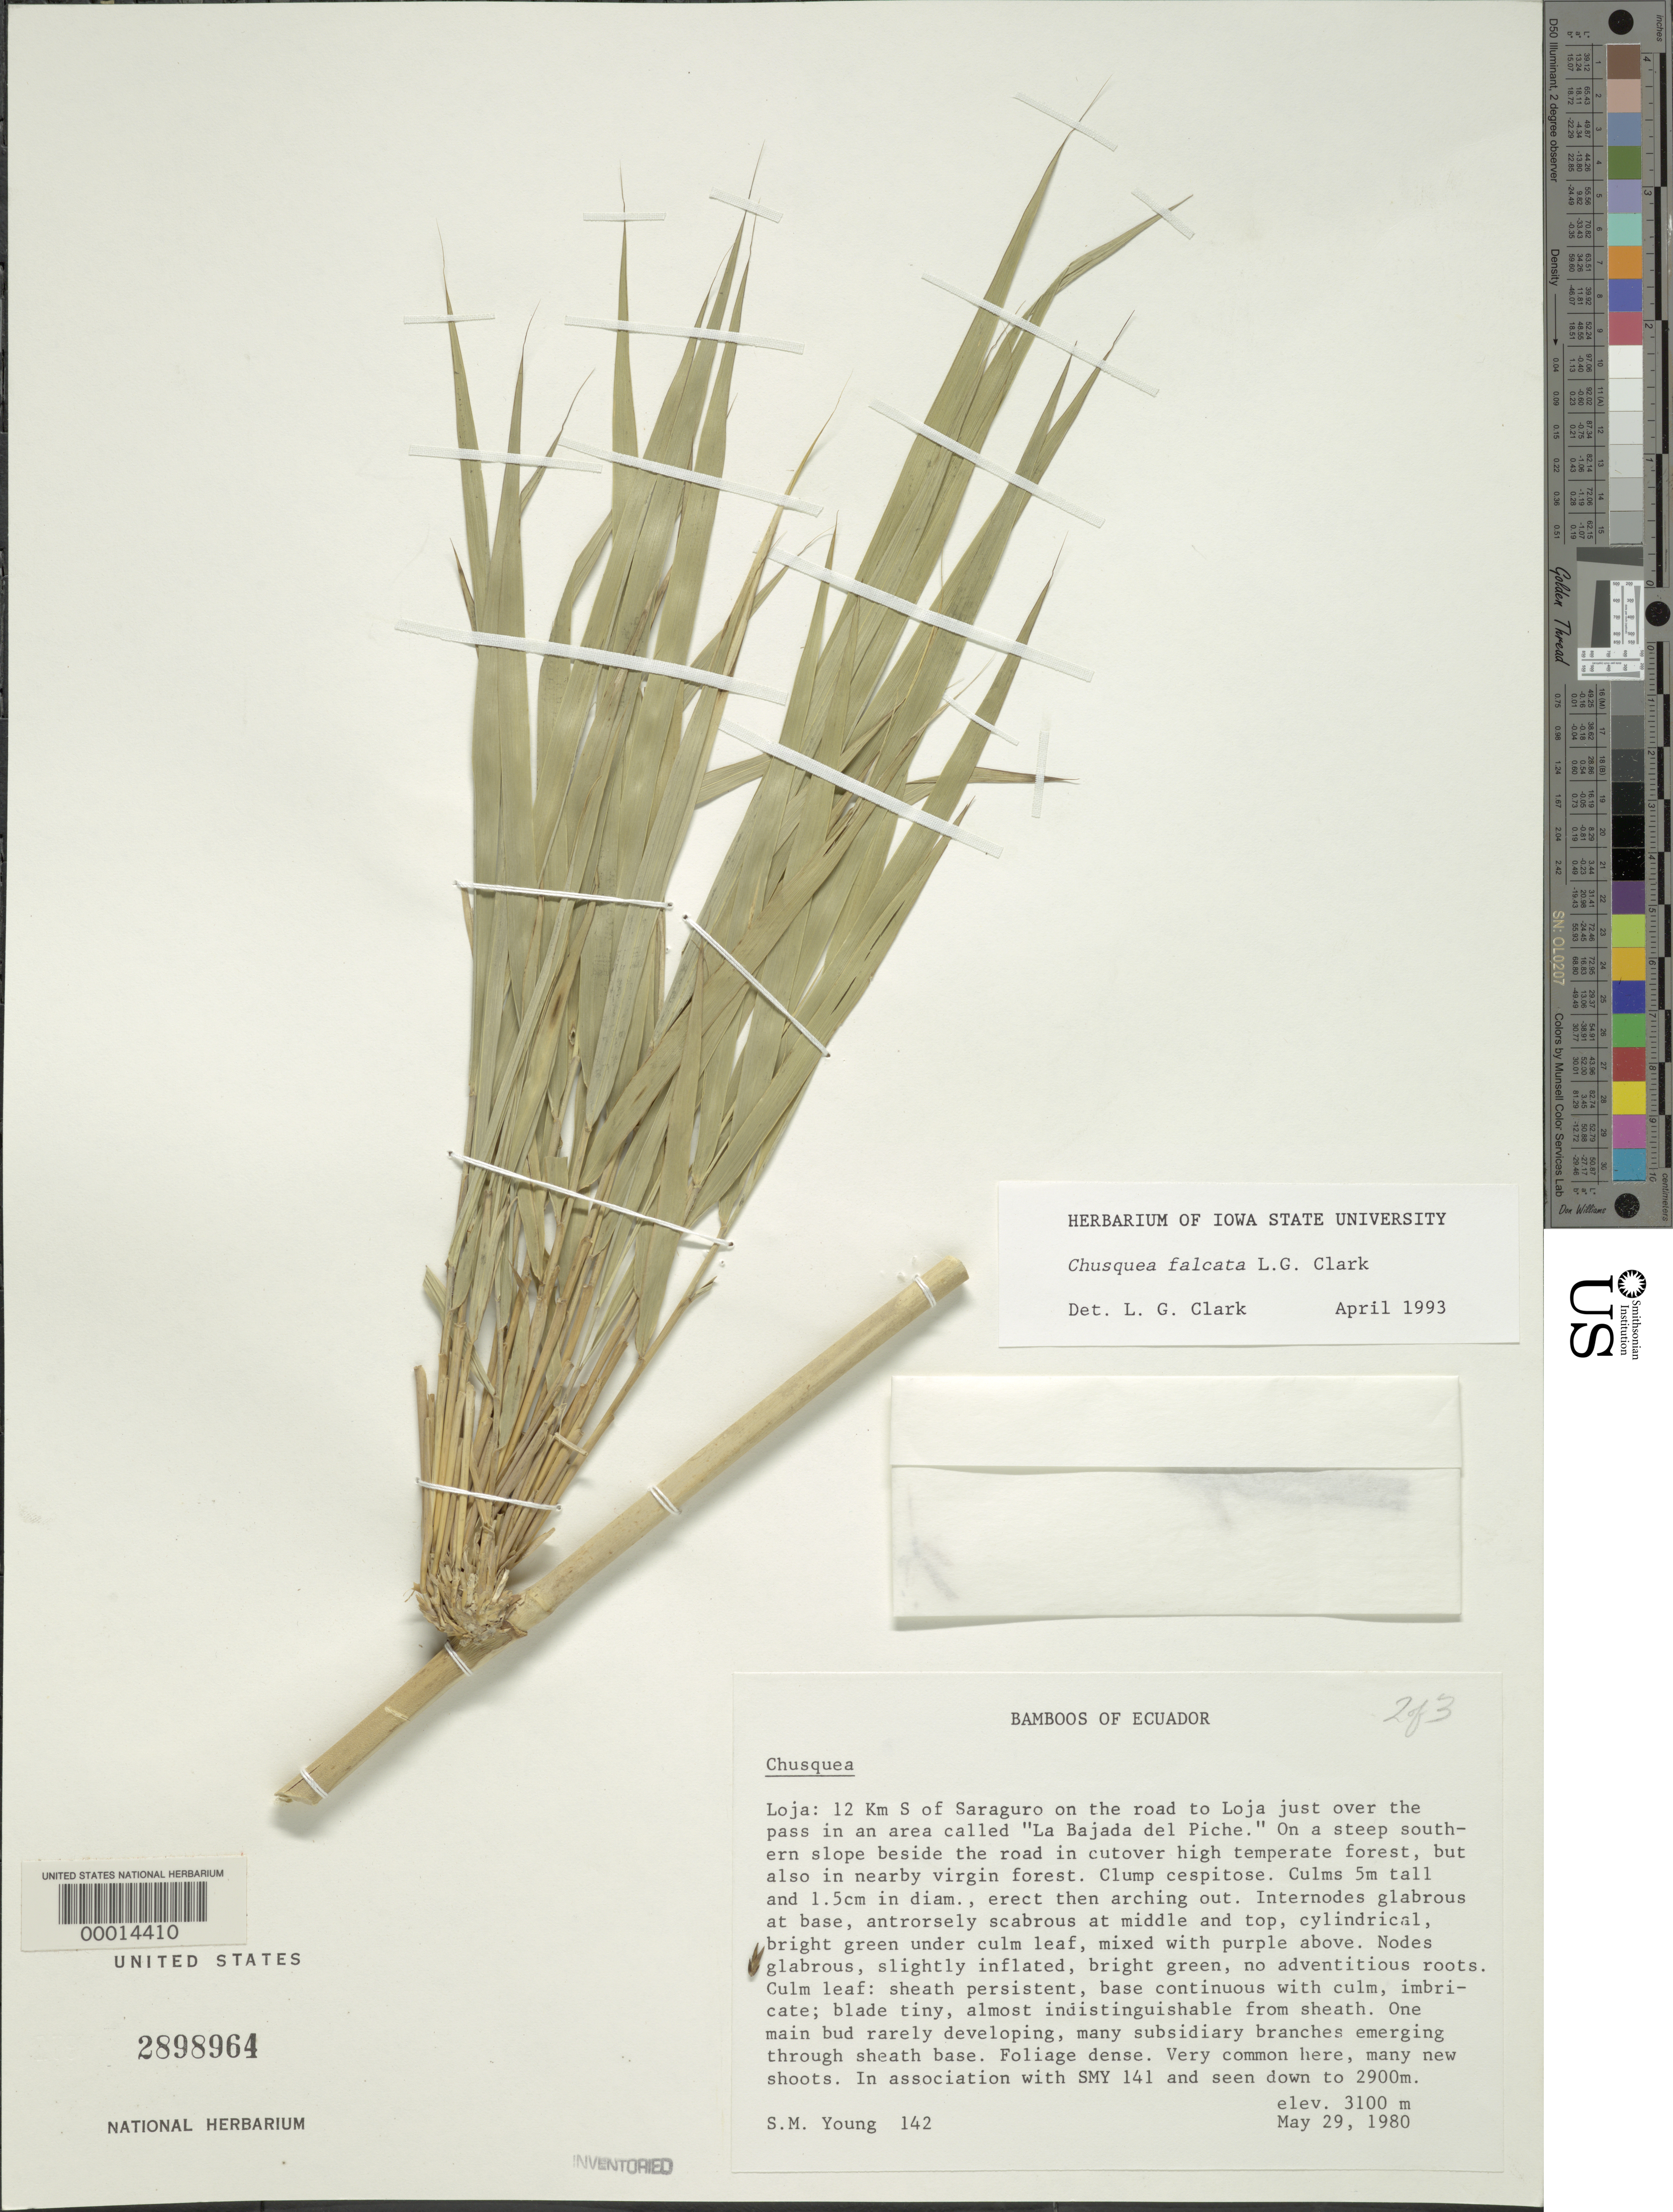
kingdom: Plantae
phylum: Tracheophyta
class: Liliopsida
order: Poales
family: Poaceae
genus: Chusquea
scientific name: Chusquea falcata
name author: L.G. Clark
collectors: S. Young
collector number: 142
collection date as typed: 29 May 1980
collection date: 1980-05-29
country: Ecuador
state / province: Loja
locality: Saraguro, "la Bajada del piche"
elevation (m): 3100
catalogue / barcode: US 2898964